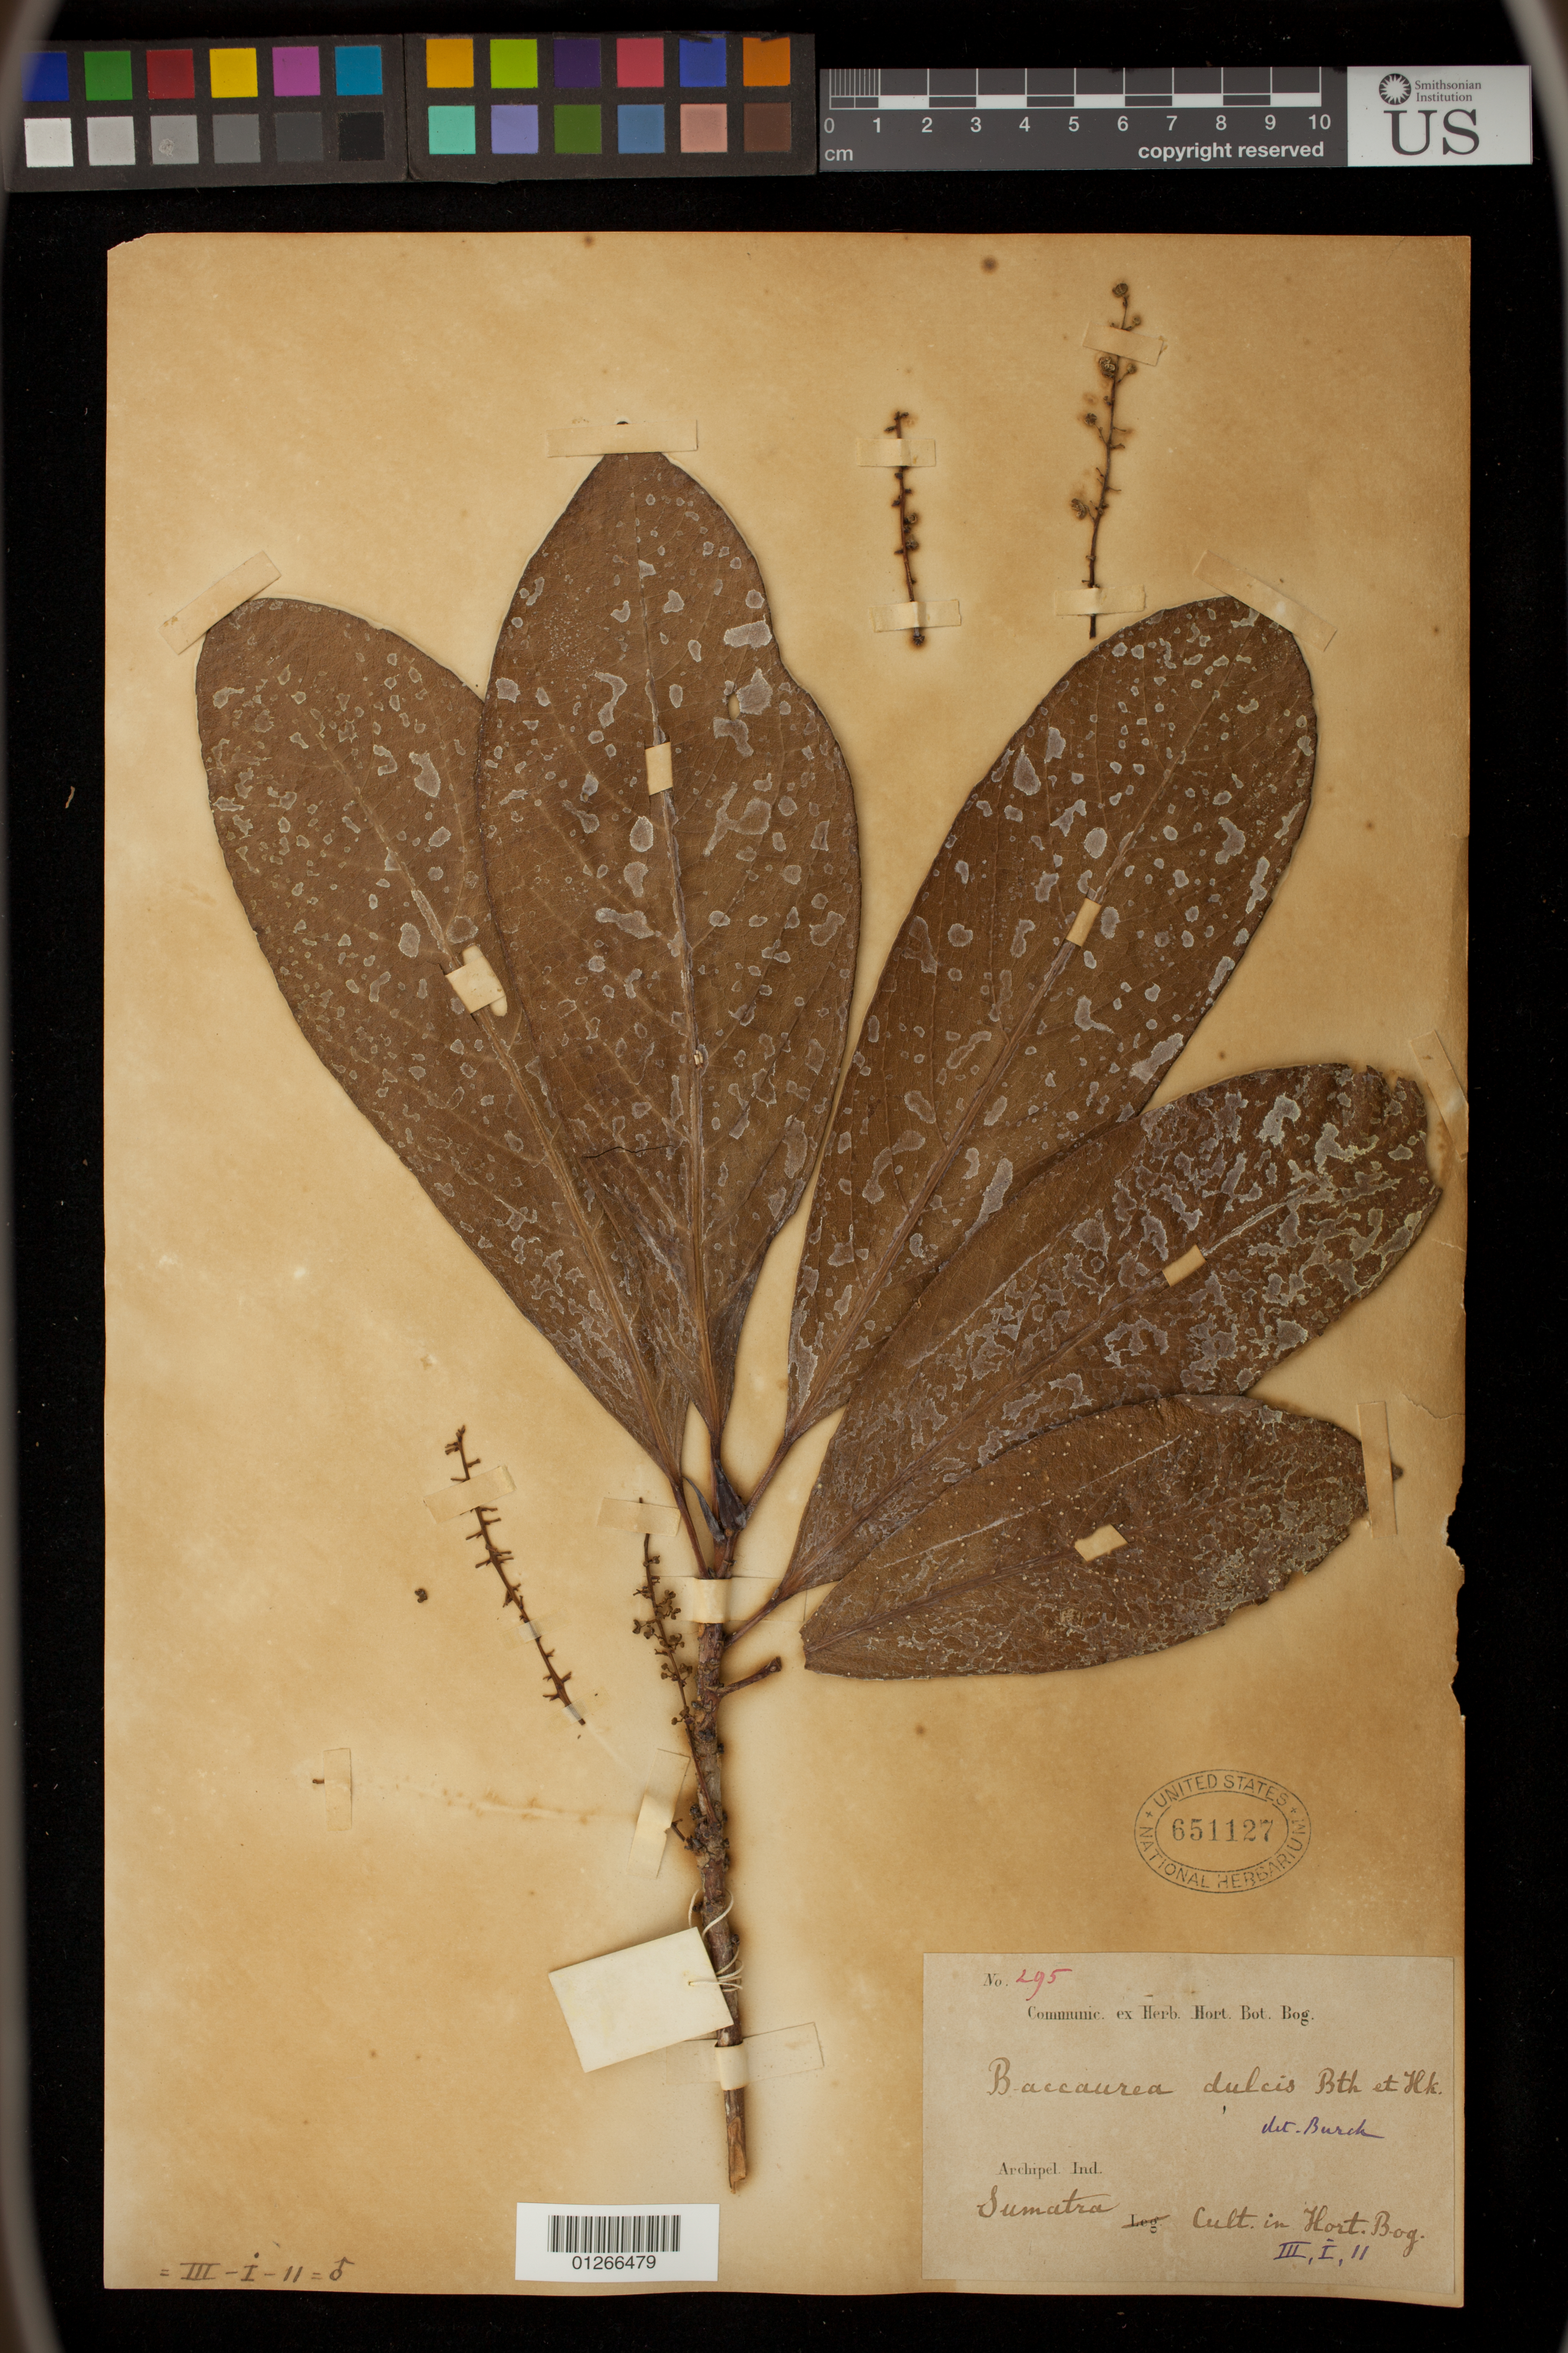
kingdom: Plantae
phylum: Tracheophyta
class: Magnoliopsida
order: Malpighiales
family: Phyllanthaceae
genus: Baccaurea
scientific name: Baccaurea deflexa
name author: Müll. Arg.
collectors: ex herb. Hort. Bot. Bog.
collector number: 295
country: Indonesia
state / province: Java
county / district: Jawa Barat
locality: Archipel Ind., Sumatra. Cult. in Hort. Bog.